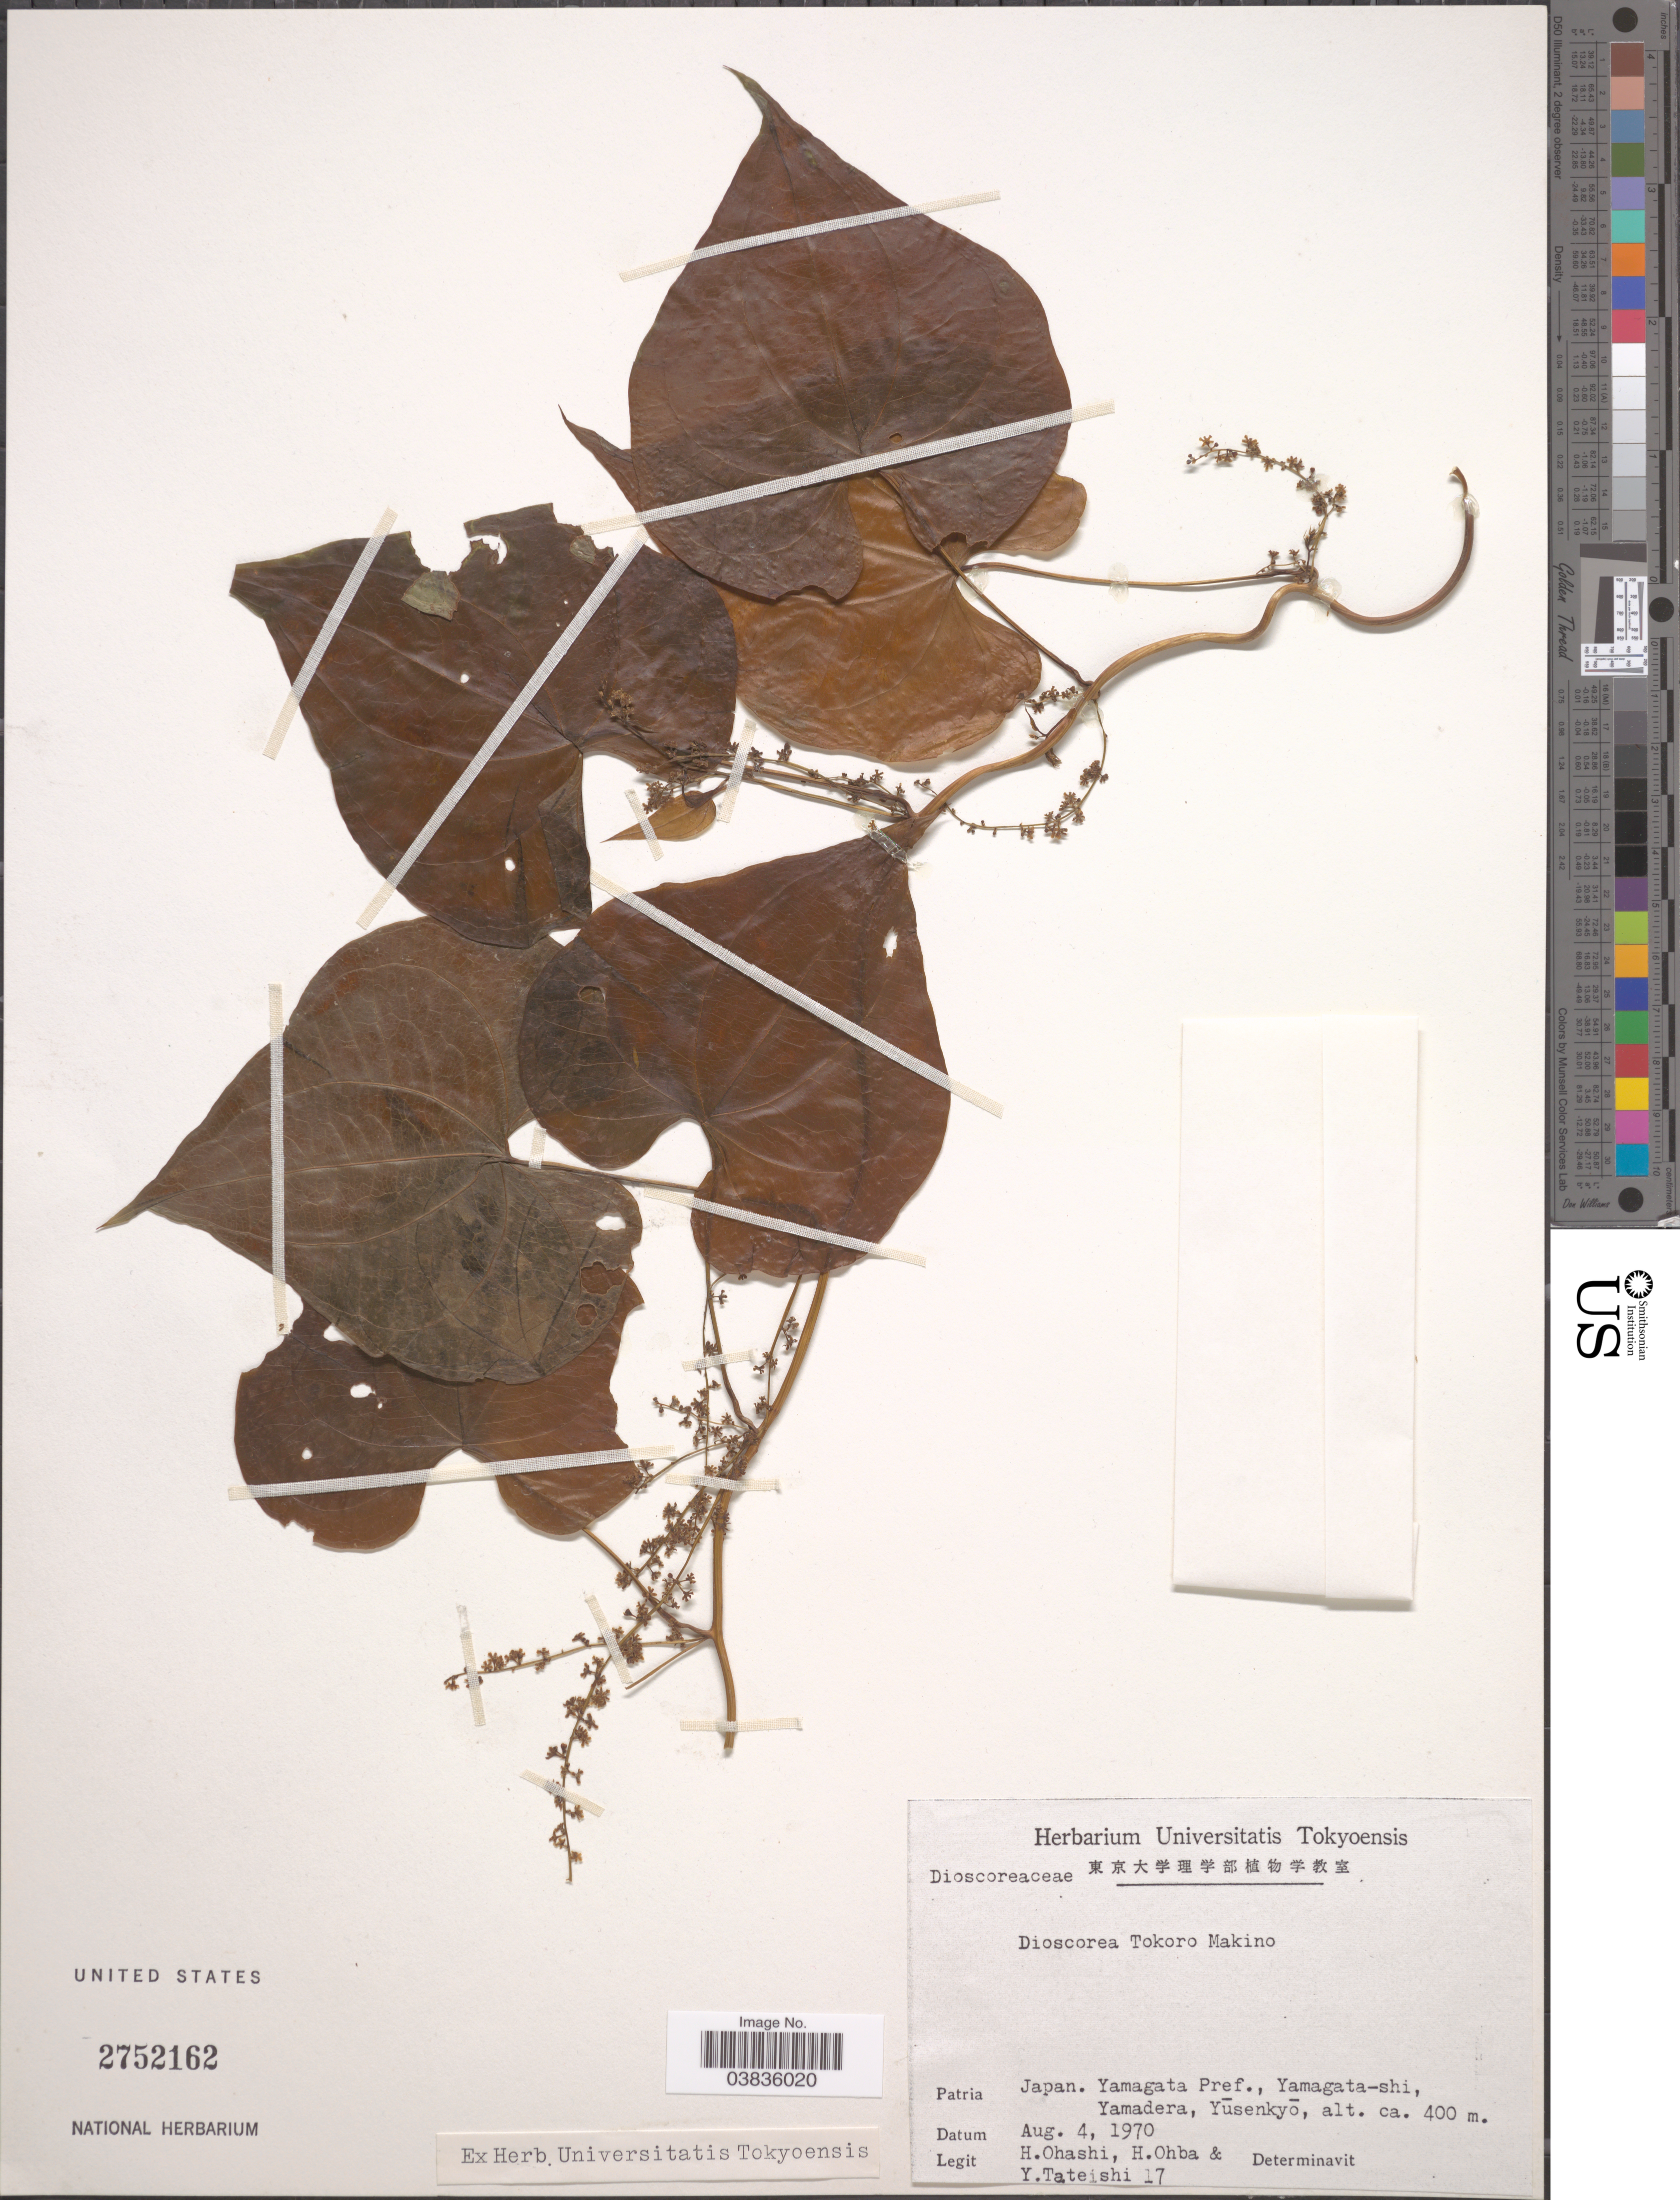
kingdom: Plantae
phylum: Tracheophyta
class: Liliopsida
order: Dioscoreales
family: Dioscoreaceae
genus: Dioscorea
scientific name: Dioscorea tokoro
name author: Makino ex Miyabe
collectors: H. Ohashi, H. Ohba & Y. Tateishi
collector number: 17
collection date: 1970-08-04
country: Japan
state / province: Yamagata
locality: Patria Yamagata Pref., Yamagata-shi, Yamadera, Yusenkyo.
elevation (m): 400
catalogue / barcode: US 2752162